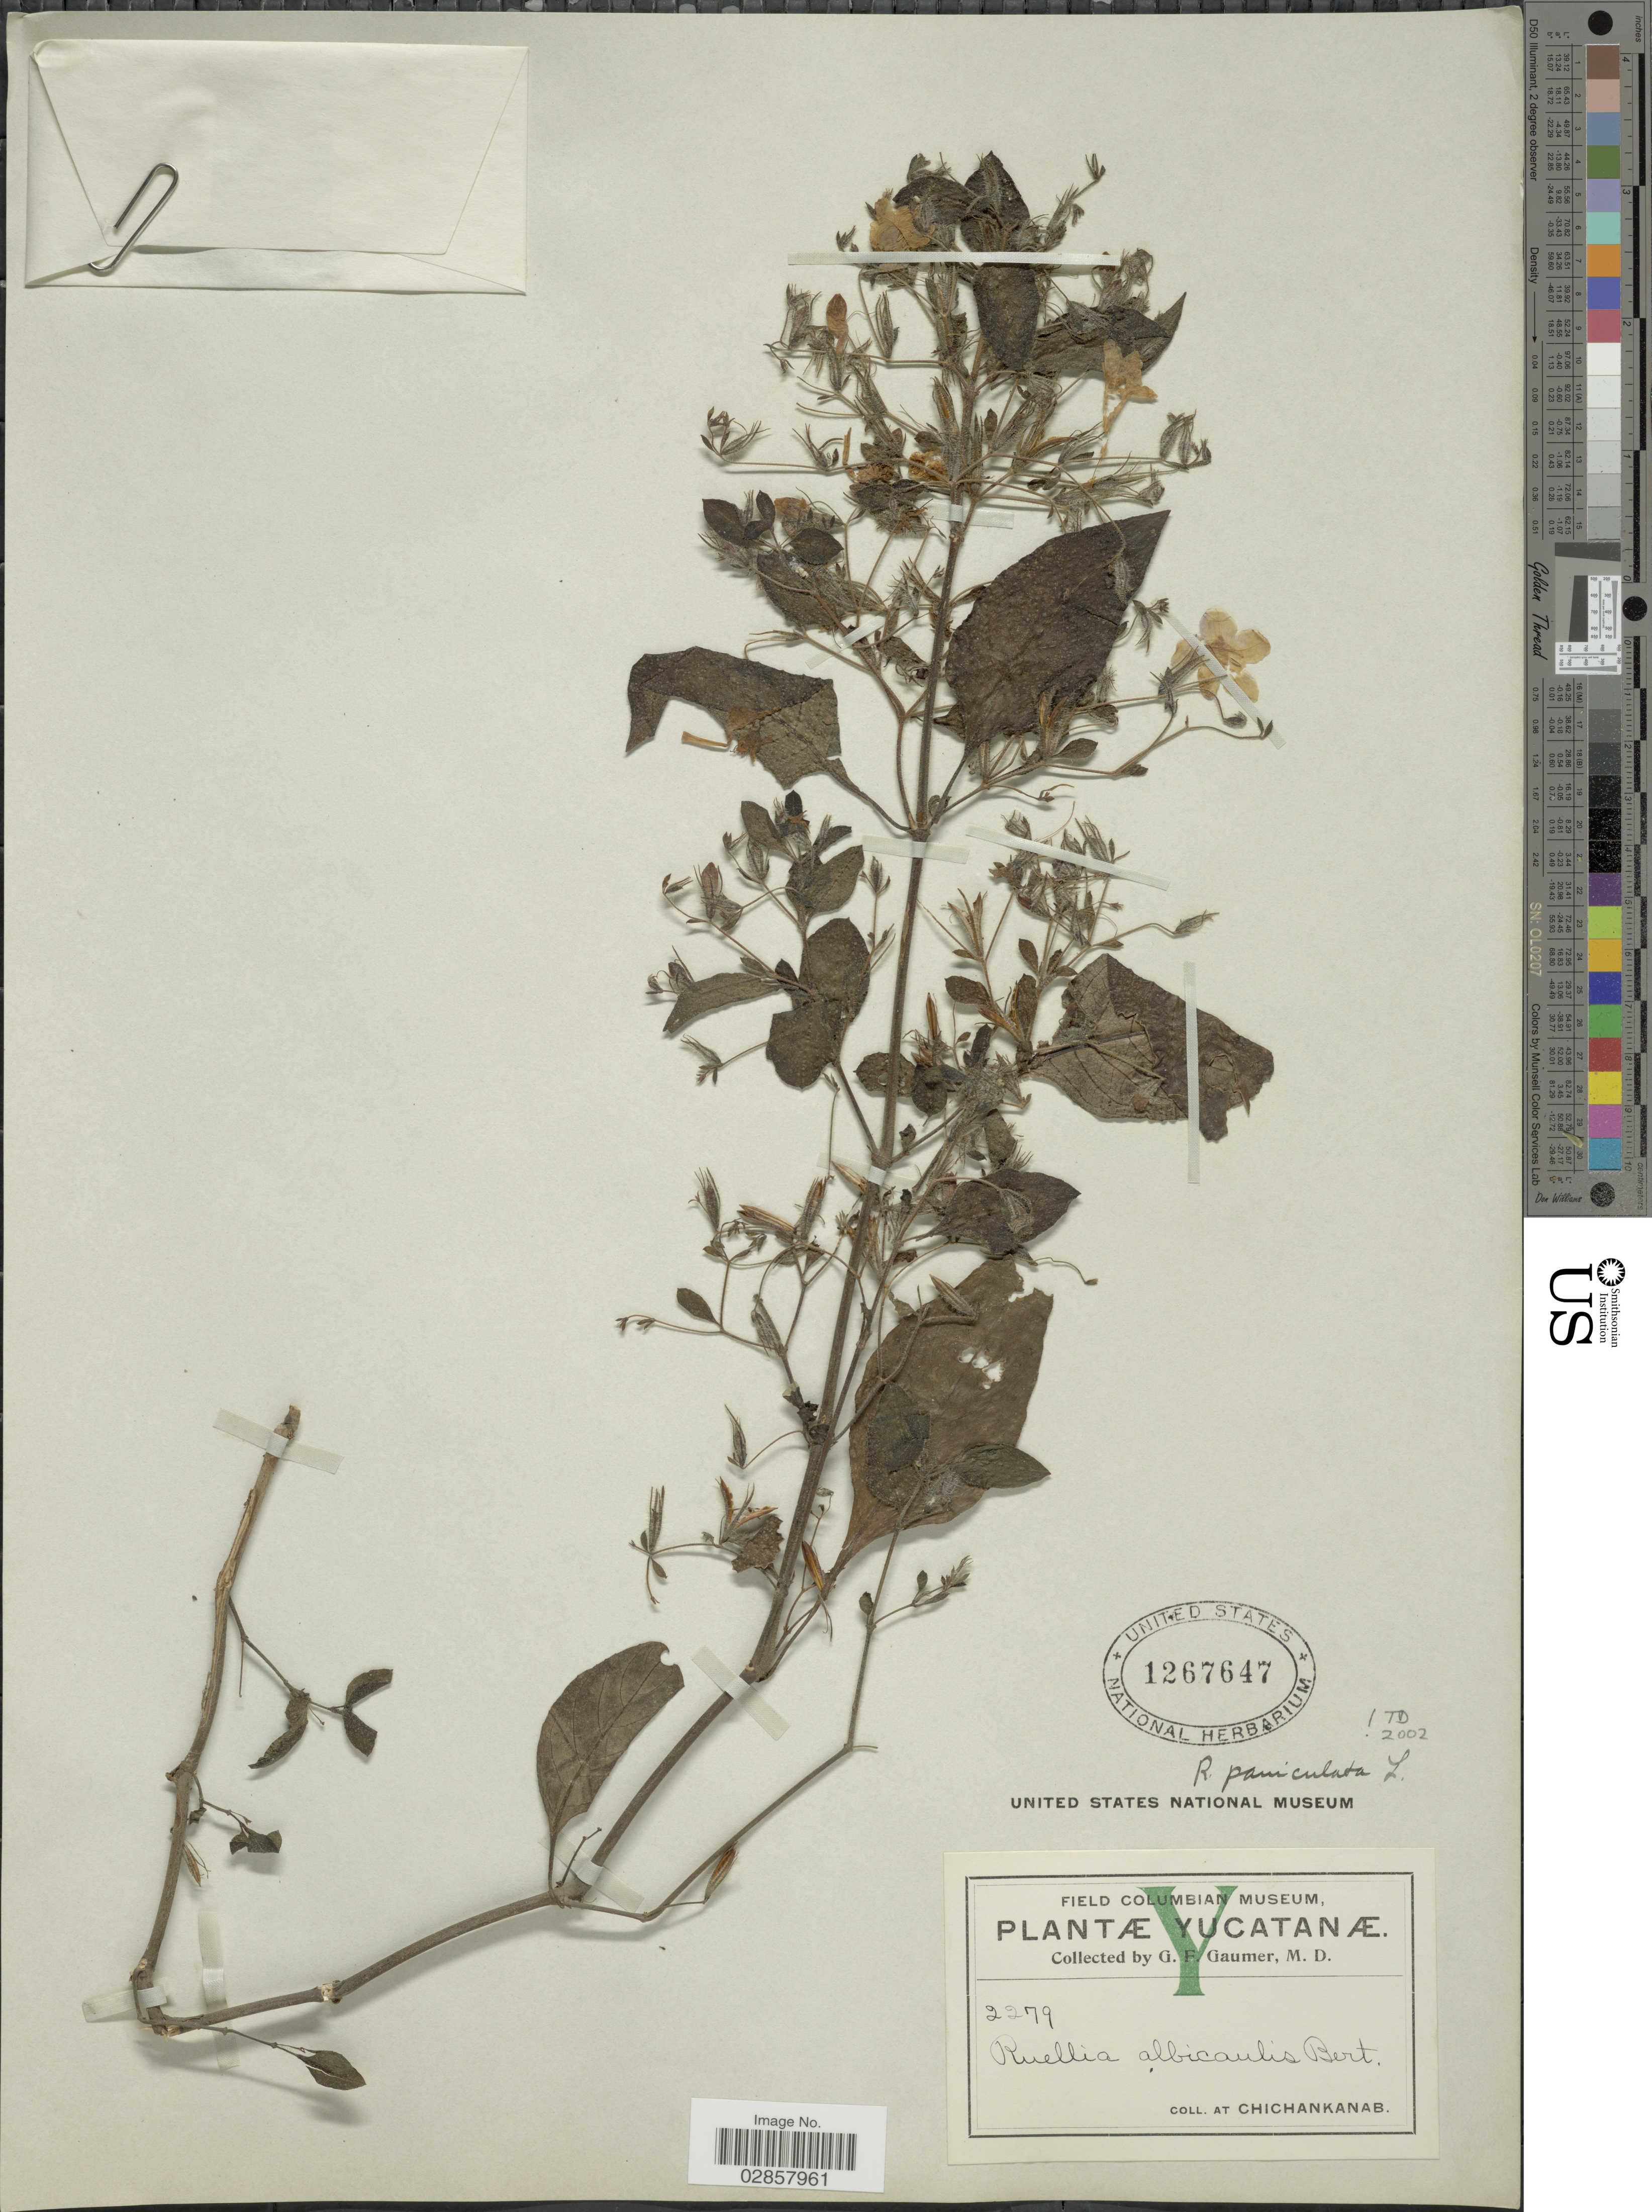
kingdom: Plantae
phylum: Tracheophyta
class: Magnoliopsida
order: Lamiales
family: Acanthaceae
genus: Ruellia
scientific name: Ruellia paniculata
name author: L.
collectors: G. F. Gaumer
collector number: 2279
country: Mexico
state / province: Yucatán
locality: Chichankanab.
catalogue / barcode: US 1267647